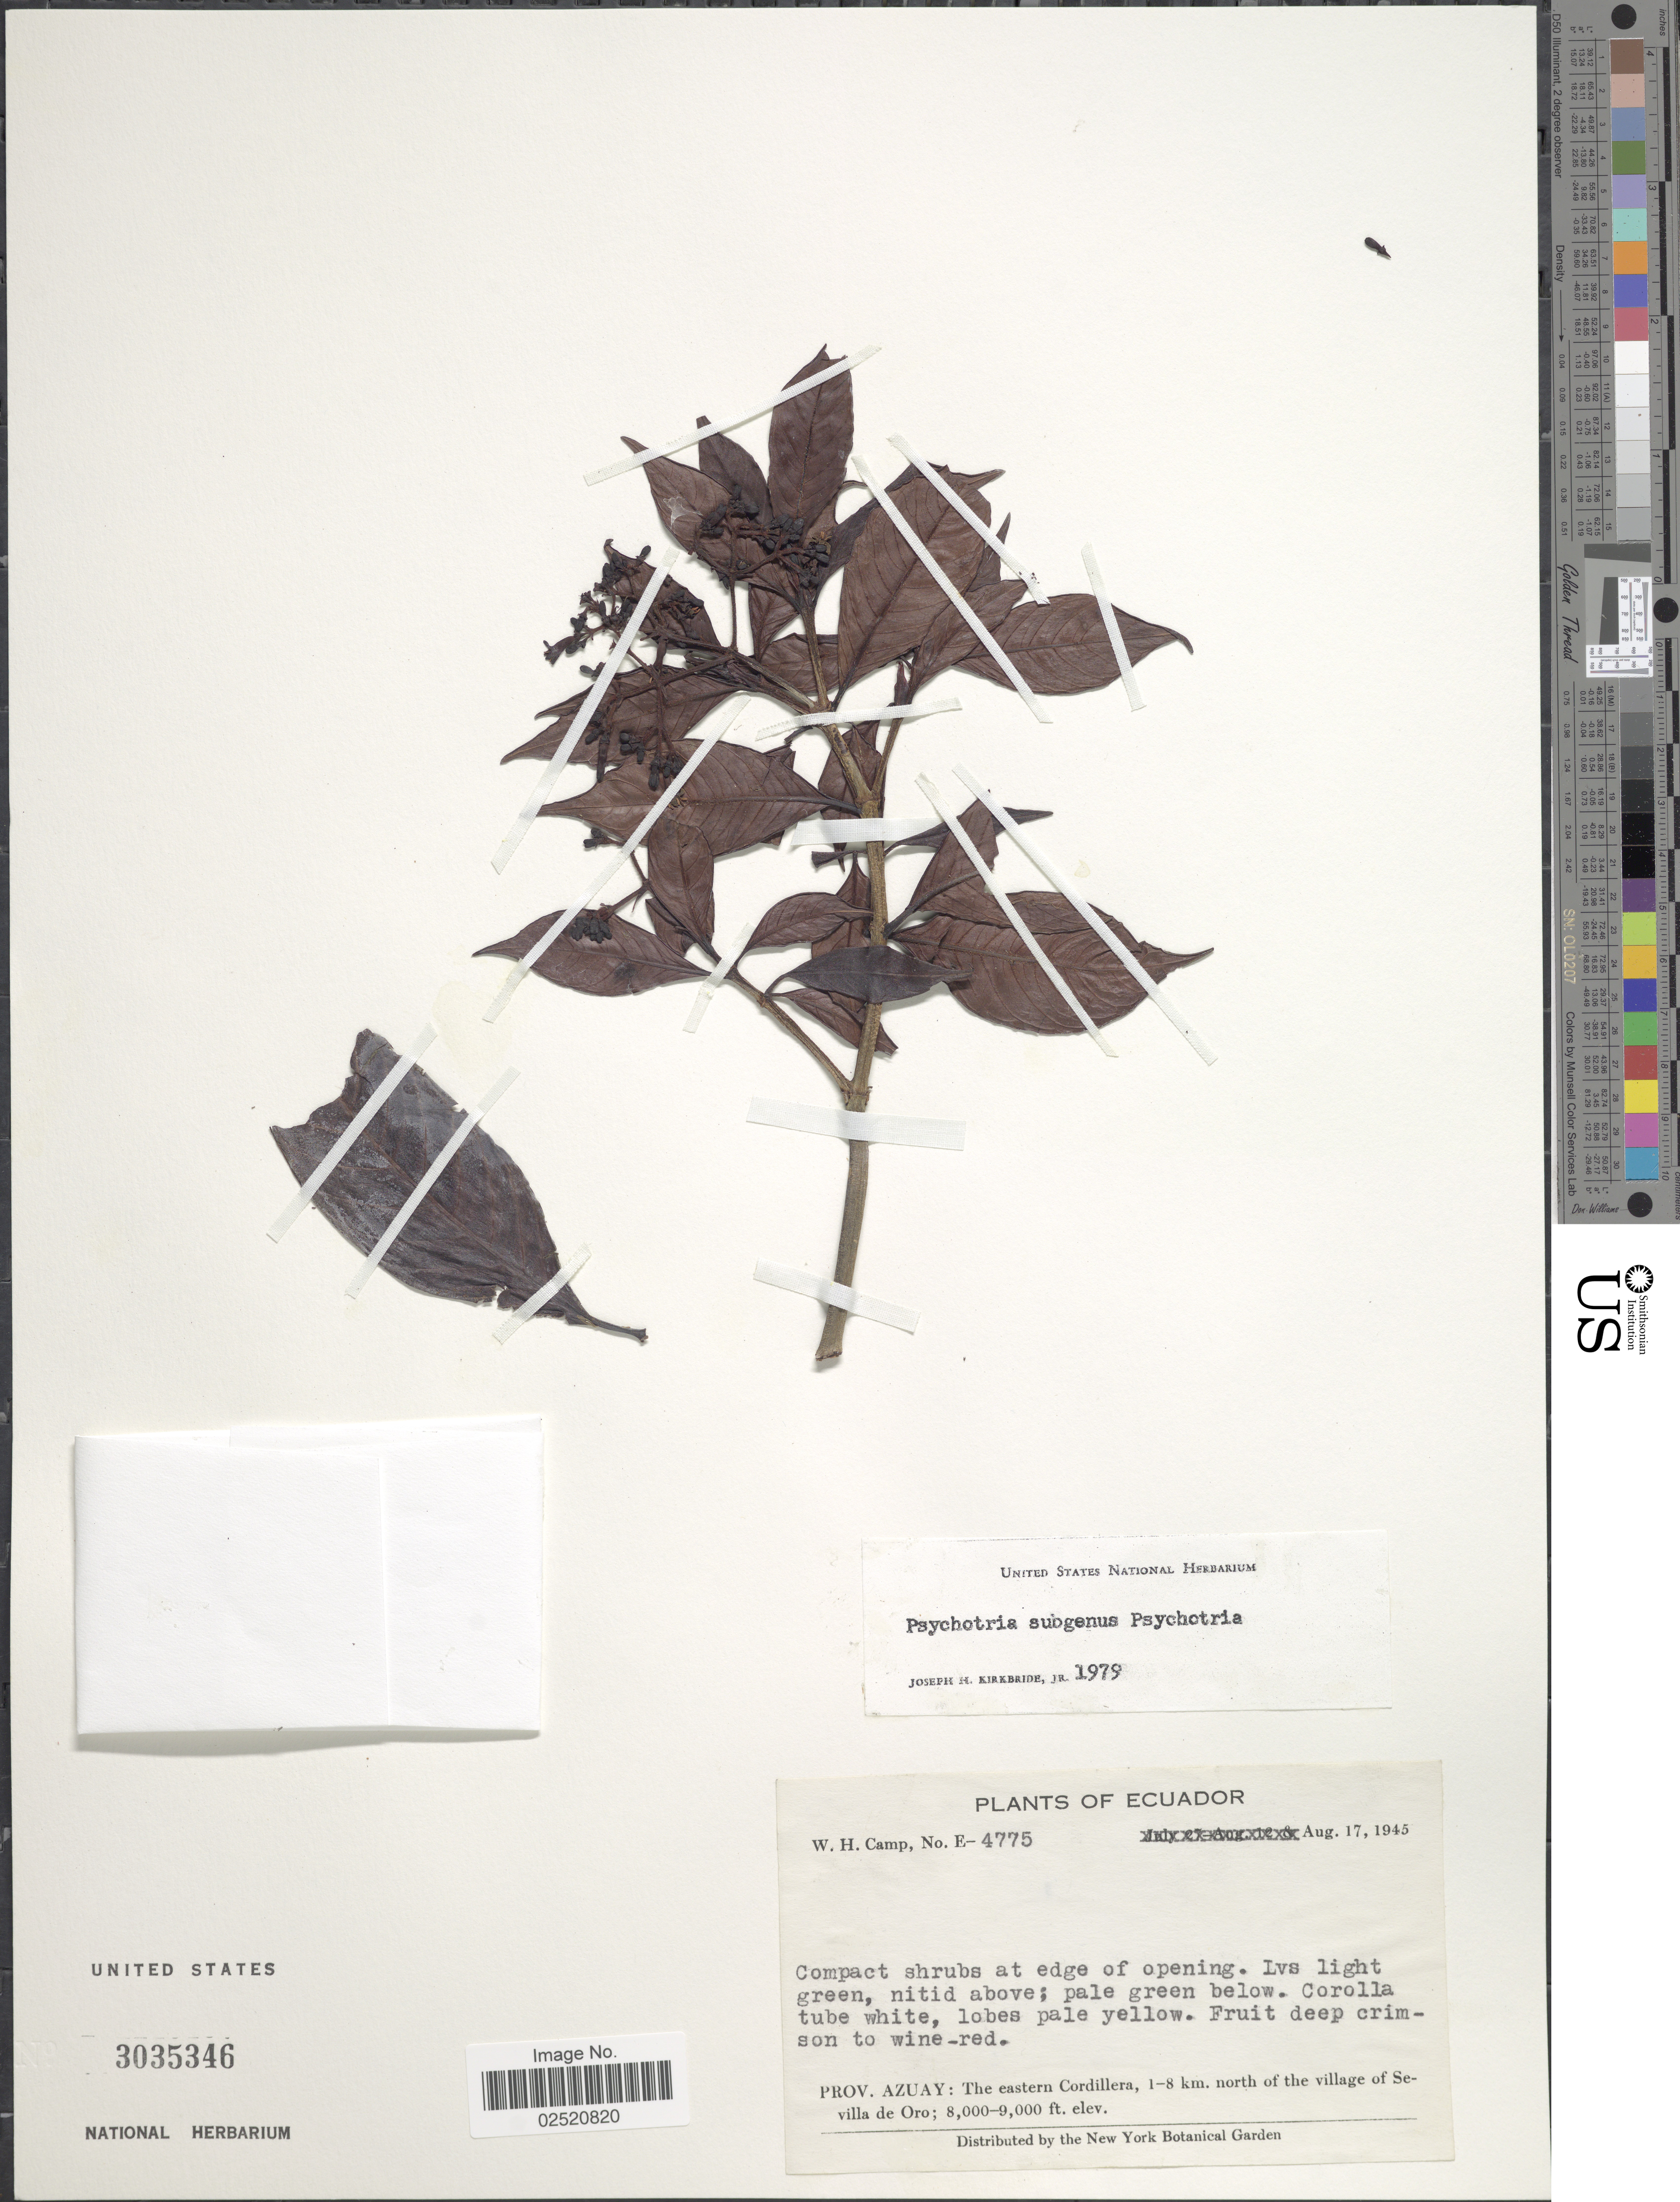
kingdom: Plantae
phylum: Tracheophyta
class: Magnoliopsida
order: Gentianales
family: Rubiaceae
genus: Psychotria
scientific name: Psychotria sp.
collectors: W. H. Camp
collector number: E-4775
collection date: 1945-08-17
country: Ecuador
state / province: Azuay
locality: The eastern Cordillera, 1-8 km. north of the village of Sevilla de Oro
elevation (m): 2438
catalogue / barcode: US 3035346